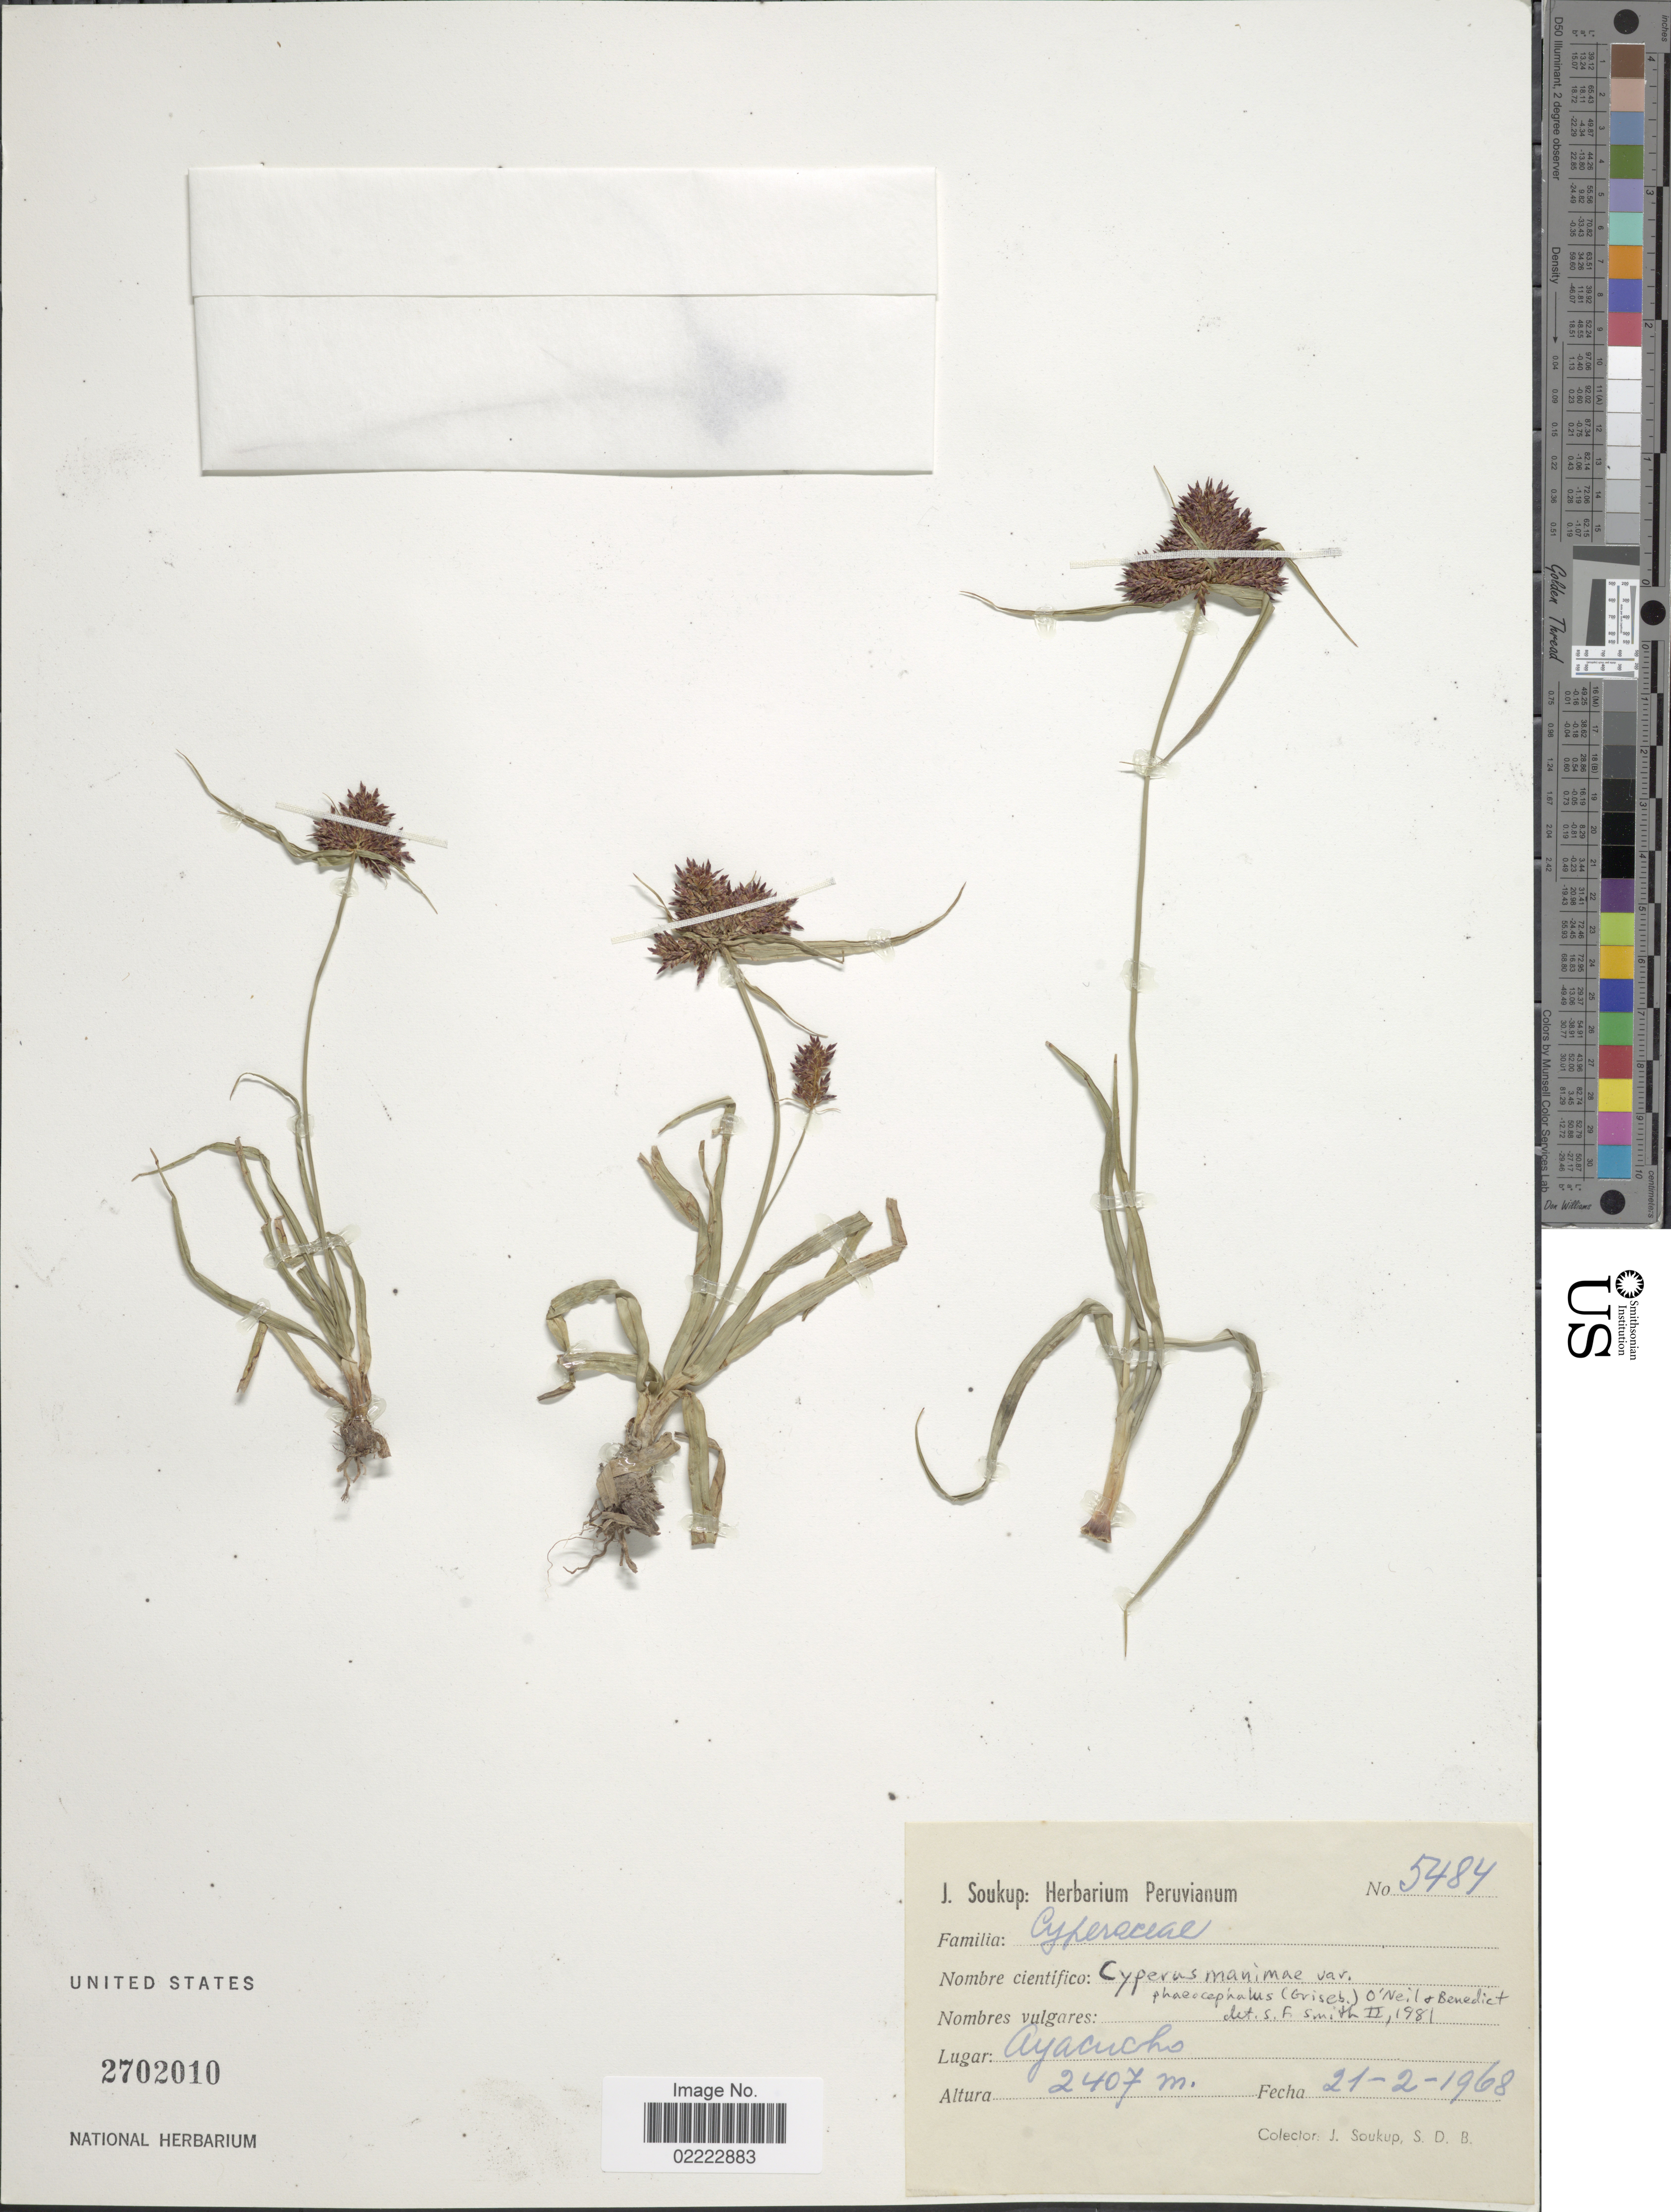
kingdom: Plantae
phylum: Tracheophyta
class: Liliopsida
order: Poales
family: Cyperaceae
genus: Cyperus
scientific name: Cyperus manimae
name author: Kunth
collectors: J. Soukup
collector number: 5484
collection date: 1968-02-21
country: Peru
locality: Ayacucho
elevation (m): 2407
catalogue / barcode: US 2702010